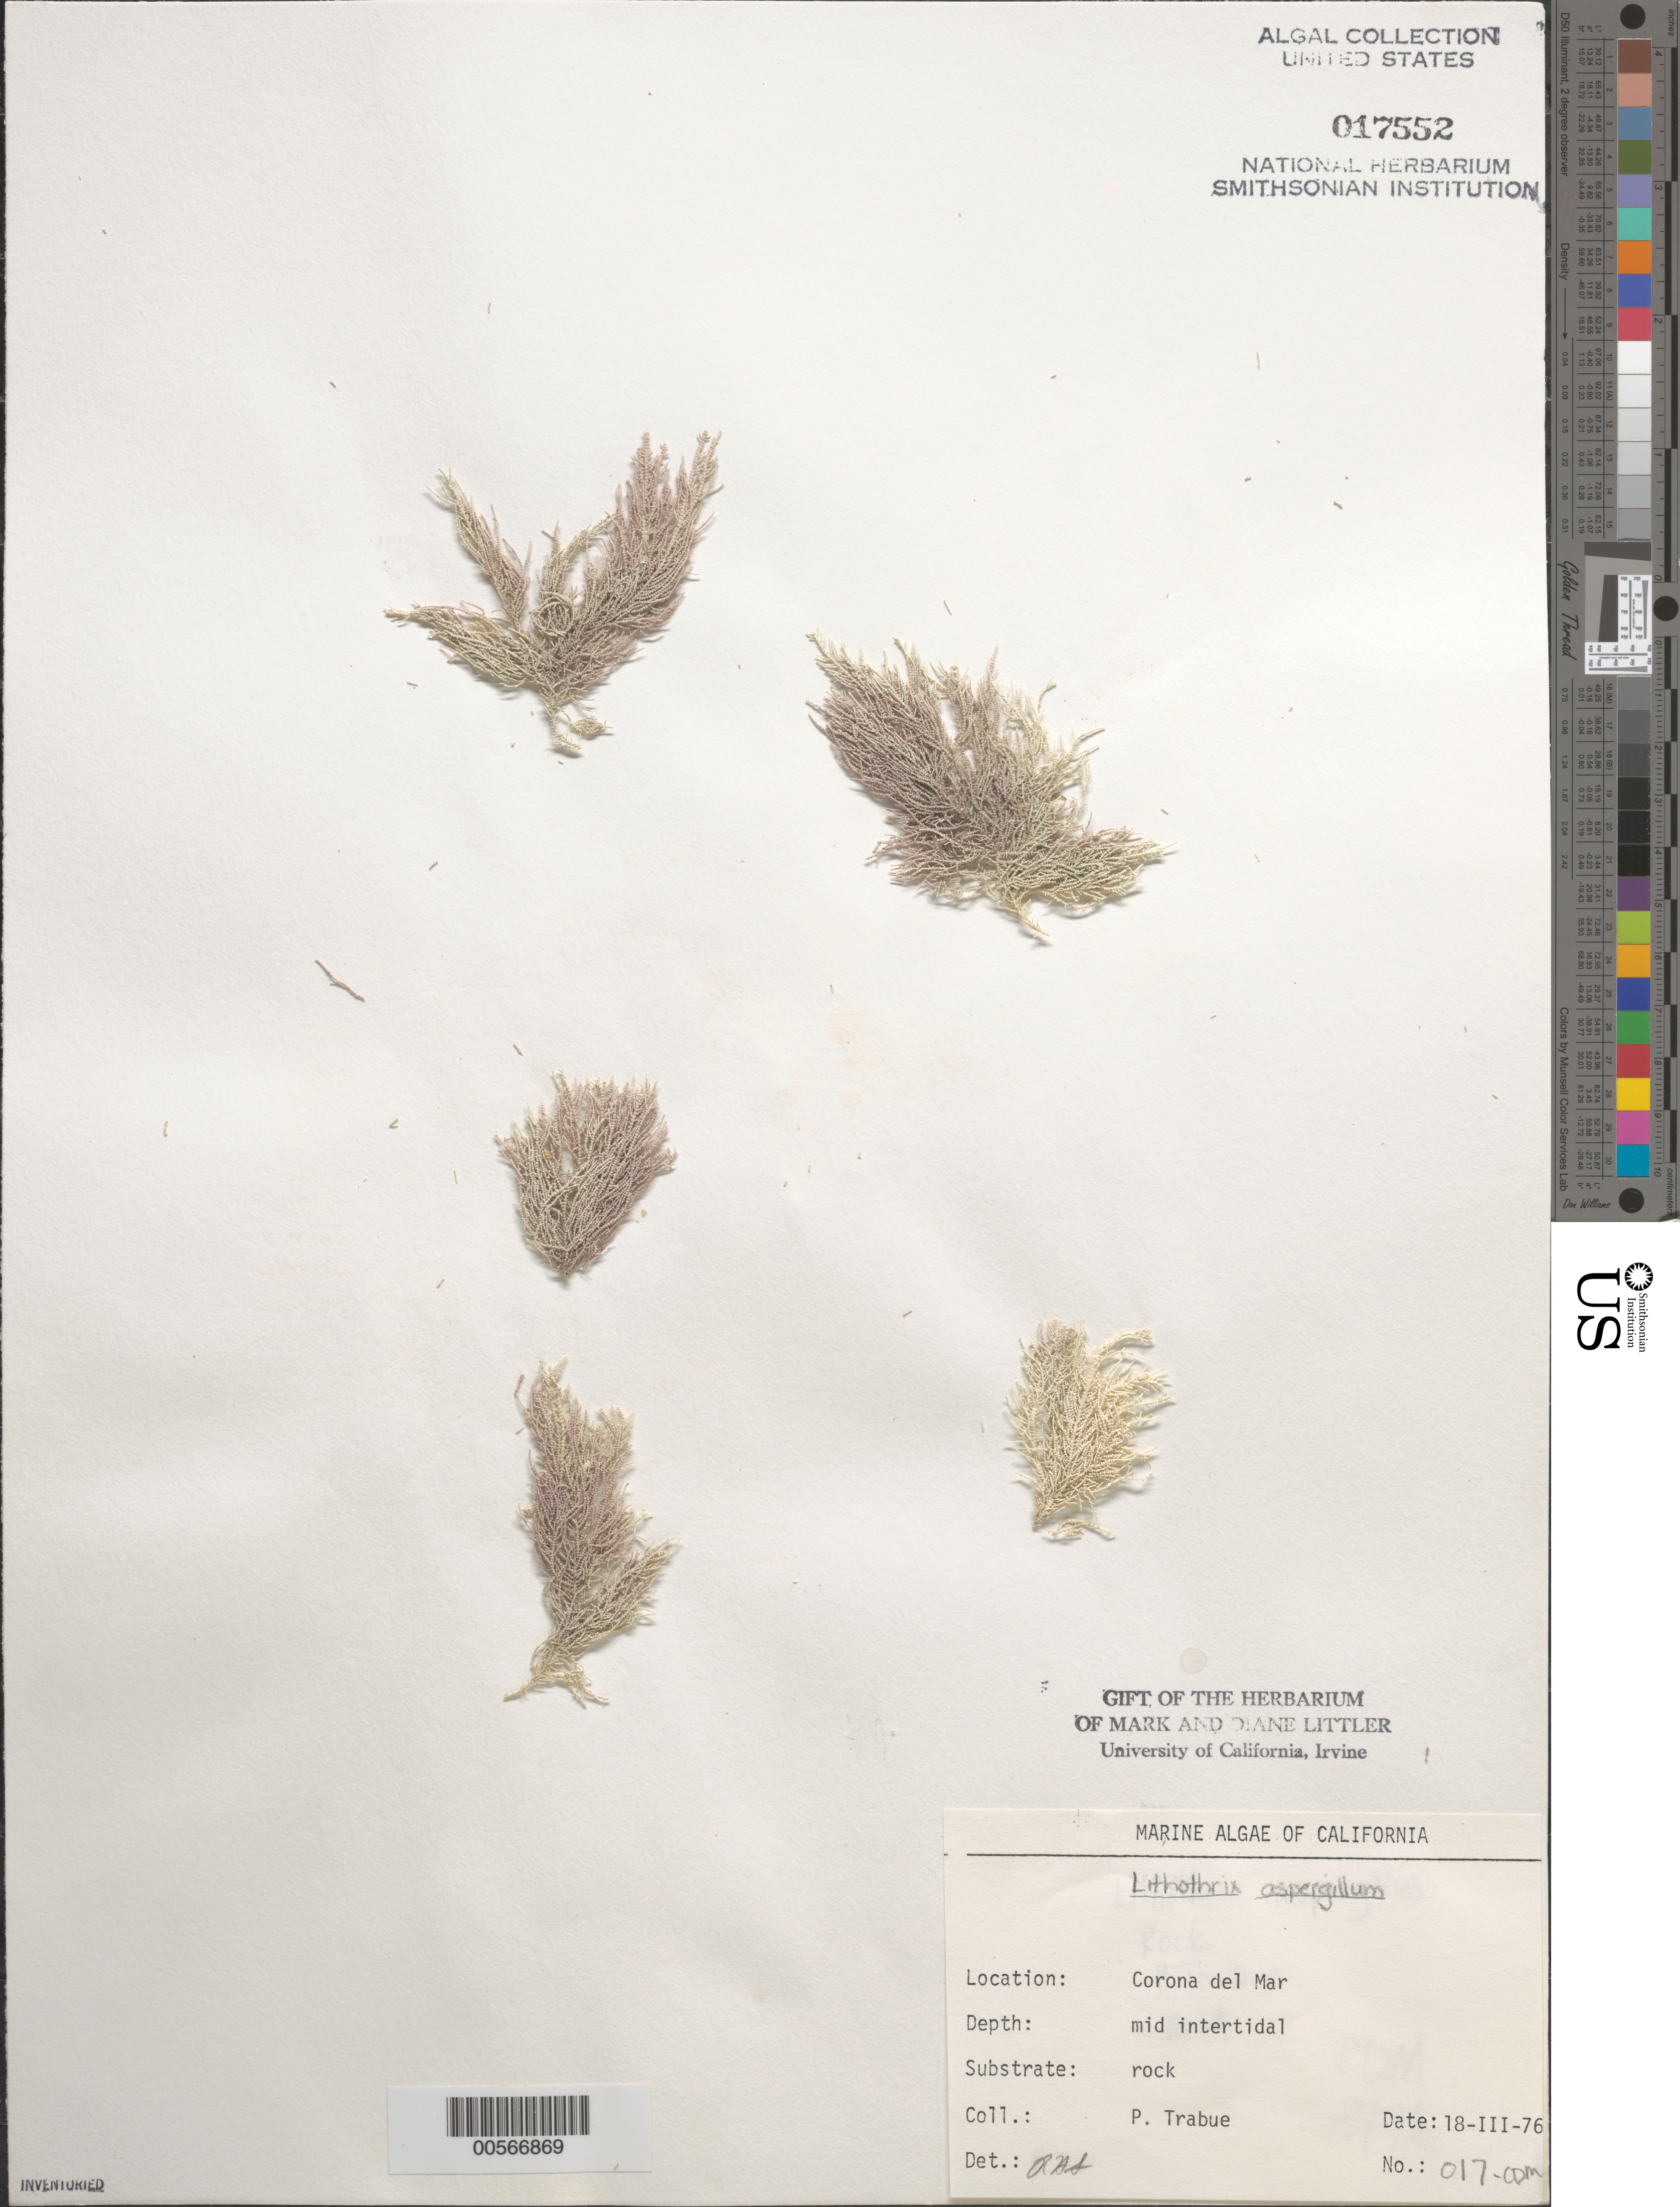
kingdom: Plantae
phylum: Rhodophyta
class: Florideophyceae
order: Corallinales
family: Lithophyllaceae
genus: Lithothrix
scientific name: Lithothrix aspergillum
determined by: Sims, Robert H.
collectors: P. J. Trabue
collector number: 017-CDM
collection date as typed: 18 Mar 1976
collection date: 1976-03-18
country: United States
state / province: California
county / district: Orange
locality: Corona del Mar, mouth of Morning Canyon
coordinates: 33 35'14"N, 117 51'54"W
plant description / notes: BLM-SOCALBIGHT Rocky Intertidal Survey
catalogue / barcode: US 17552